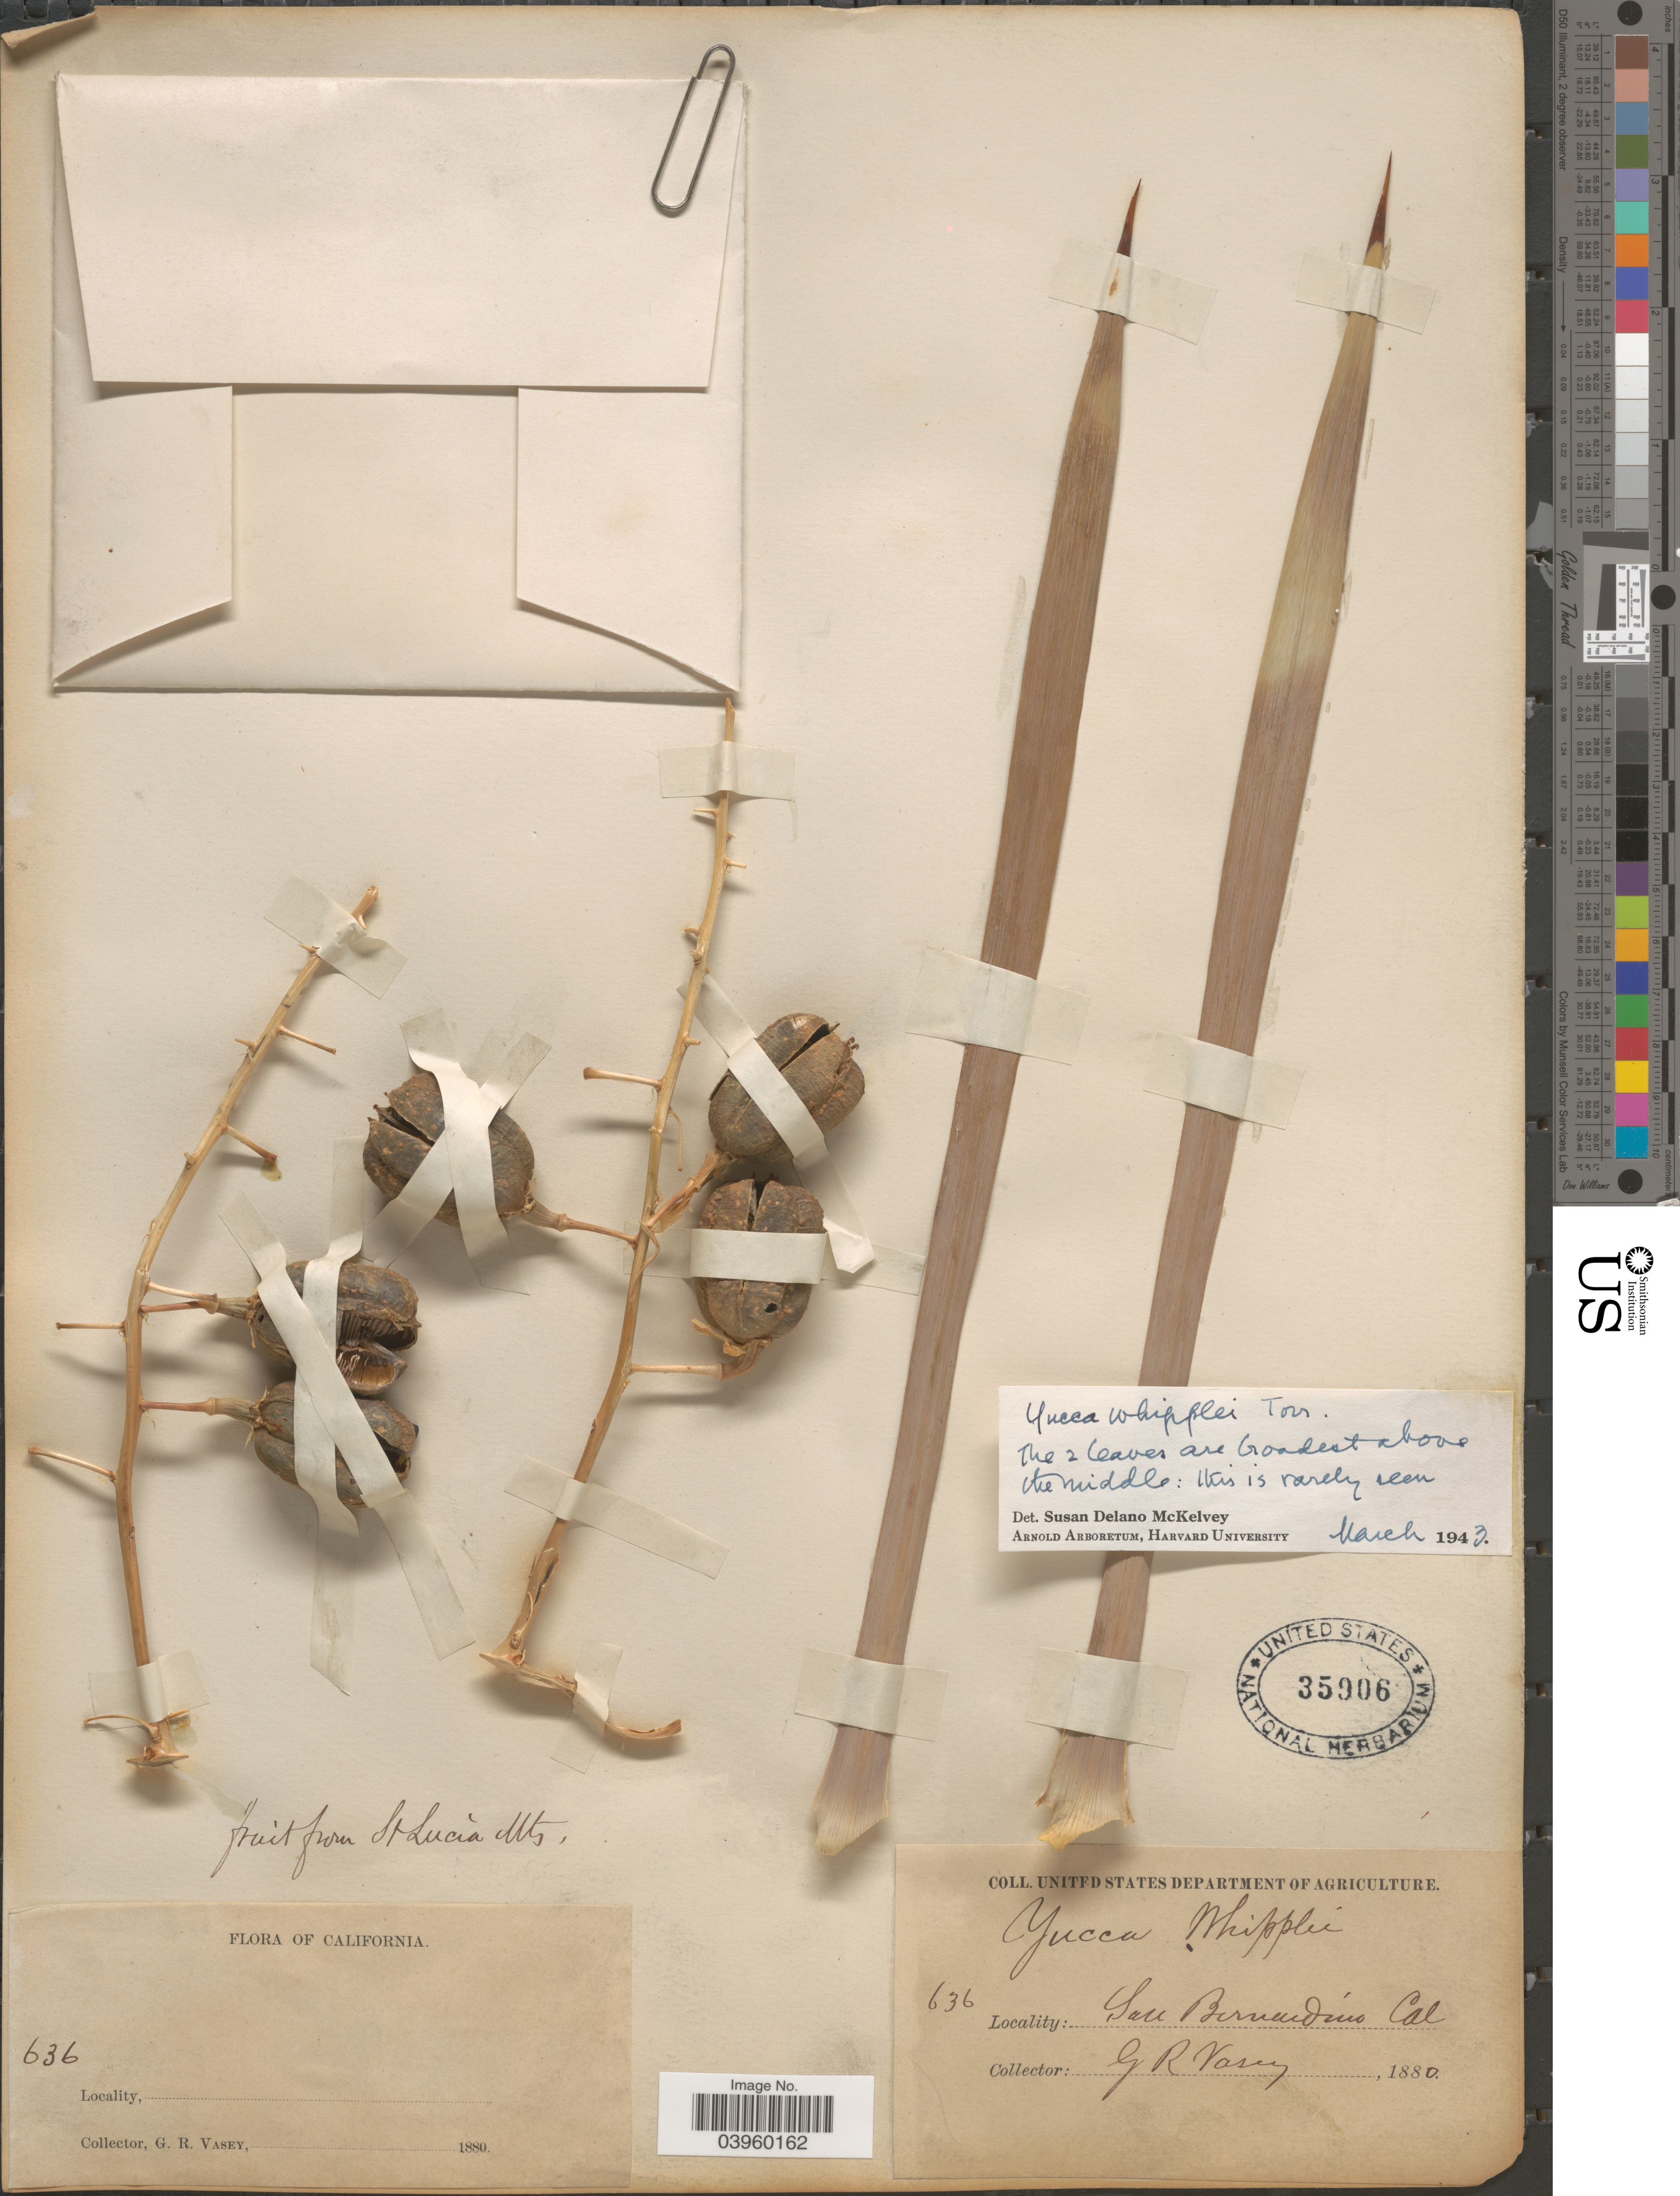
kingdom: Plantae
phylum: Tracheophyta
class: Liliopsida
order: Asparagales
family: Asparagaceae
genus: Yucca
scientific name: Yucca whipplei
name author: Torr.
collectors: G. R. Vasey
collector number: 636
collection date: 1880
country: United States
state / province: California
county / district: San Bernardino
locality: San Bernardino.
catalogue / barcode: US 35906